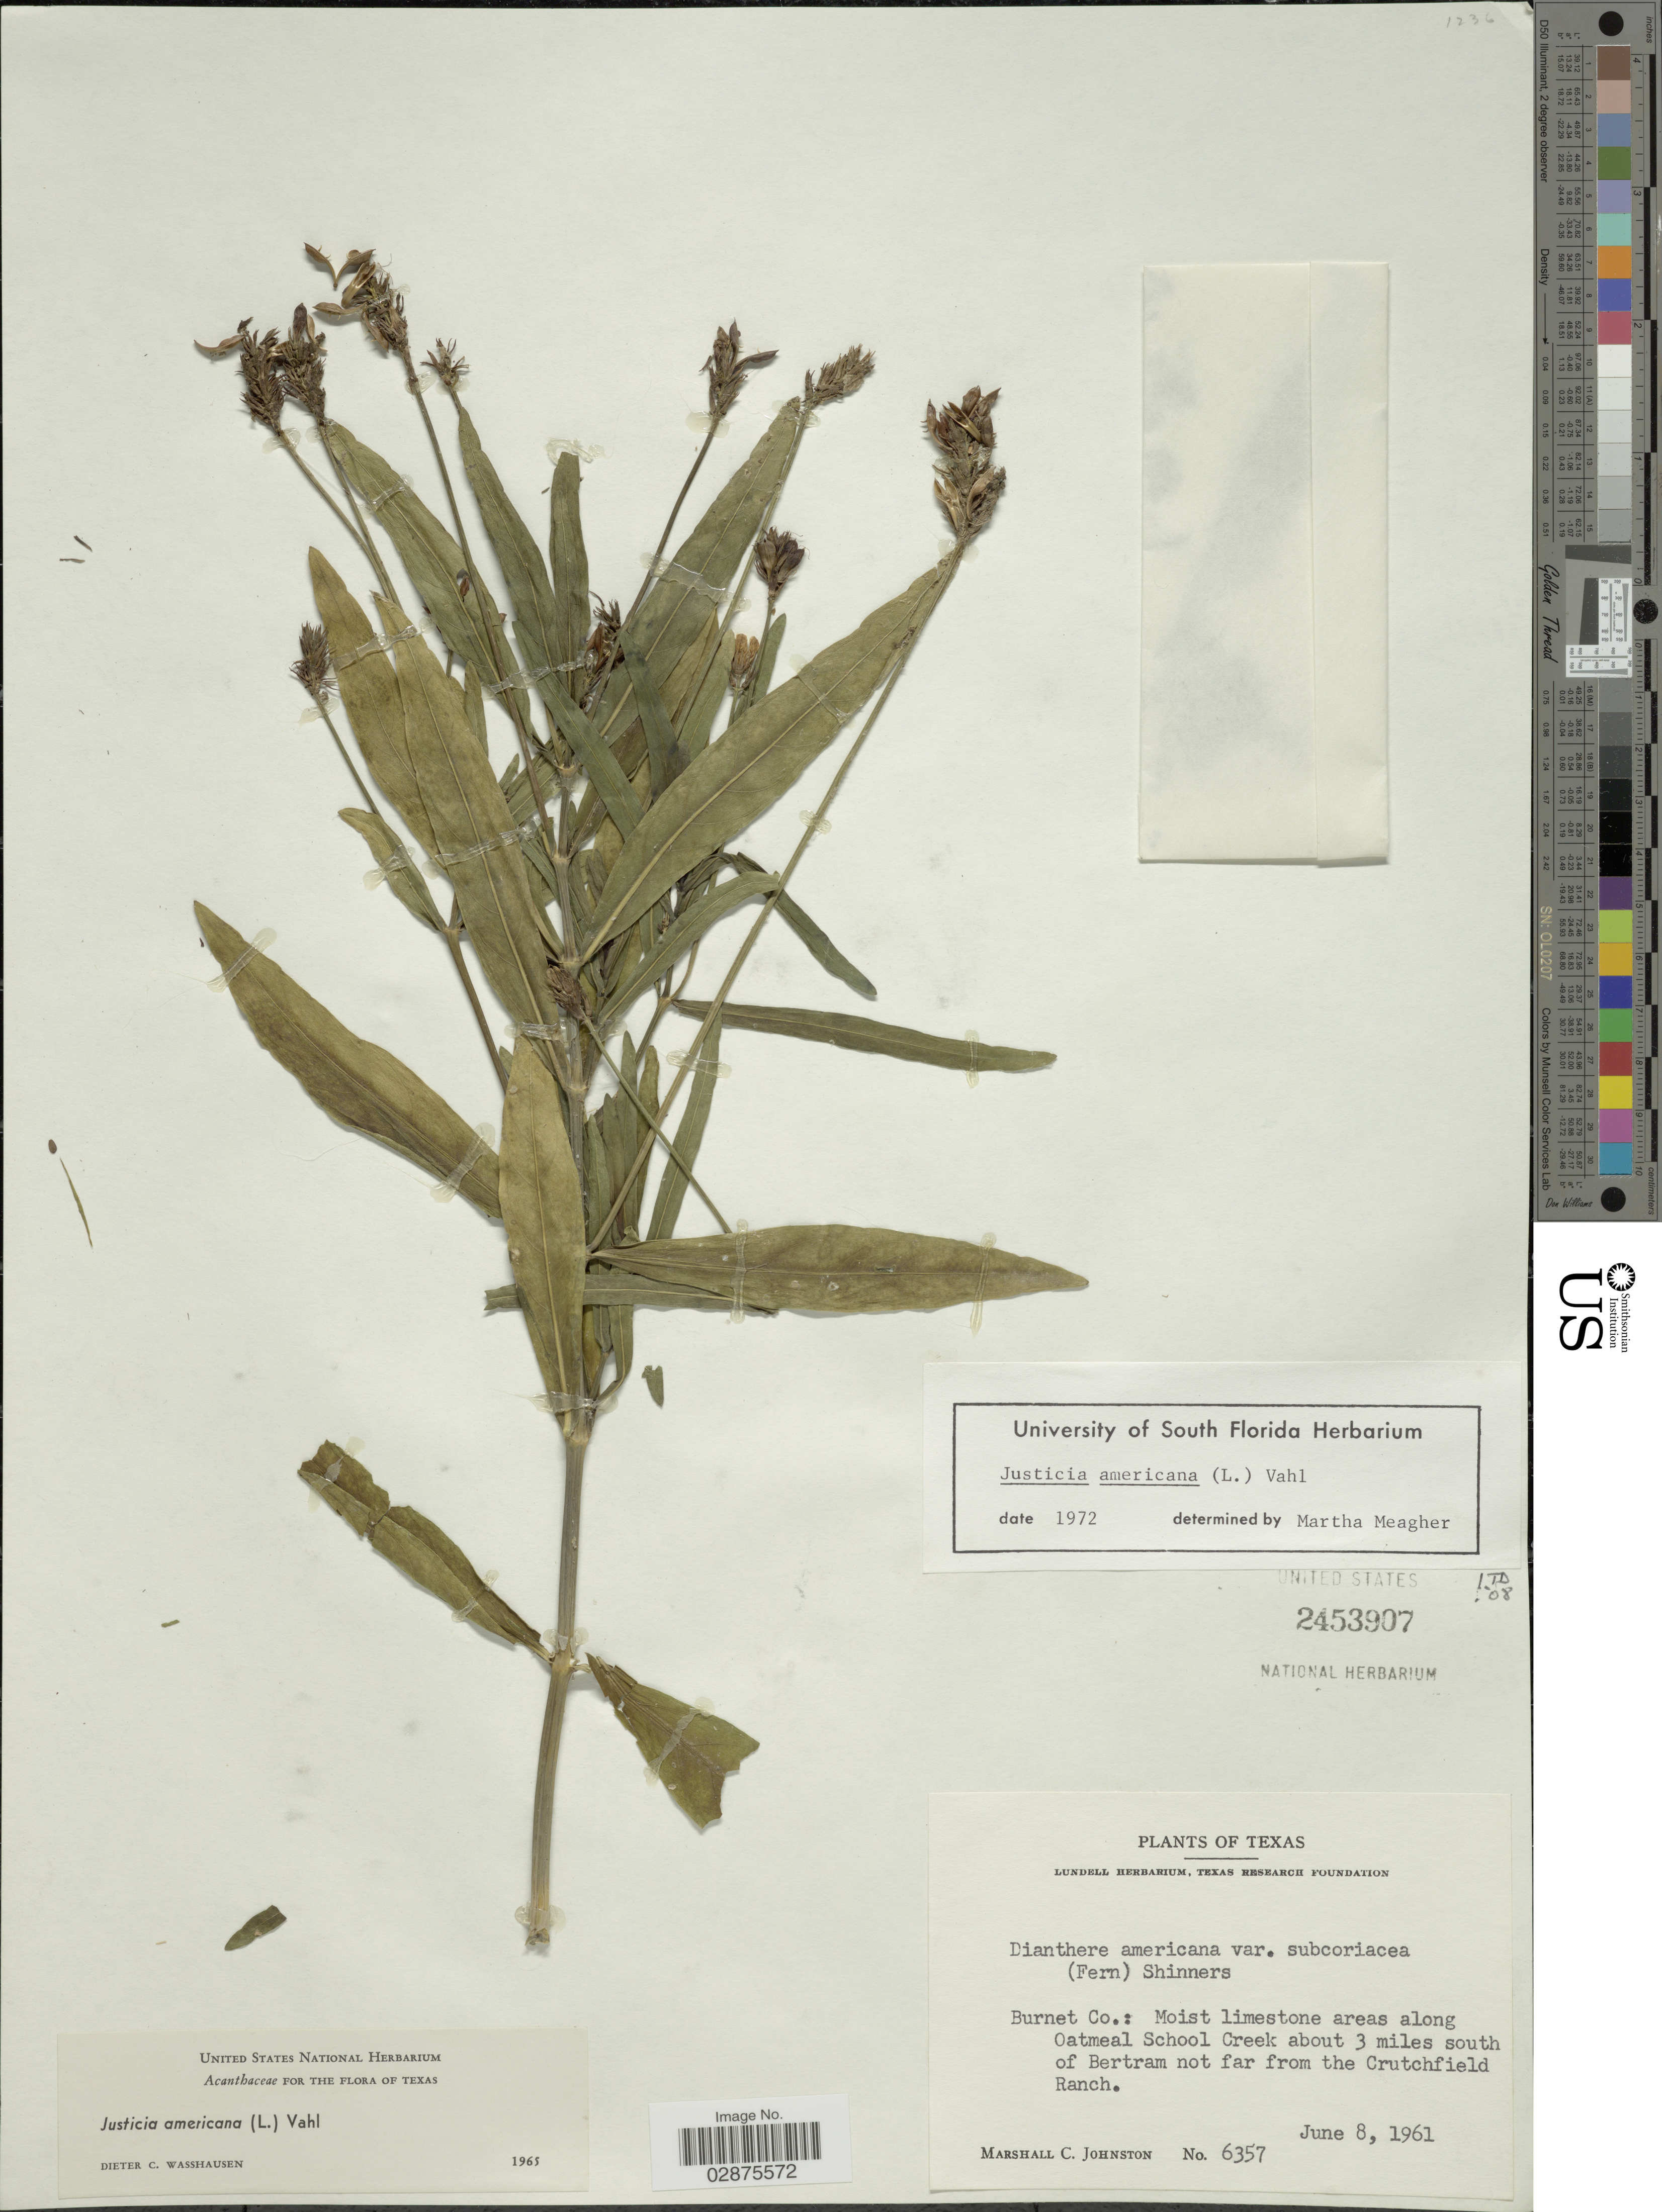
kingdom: Plantae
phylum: Tracheophyta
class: Magnoliopsida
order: Lamiales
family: Acanthaceae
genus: Justicia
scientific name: Justicia americana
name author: (L.) Vahl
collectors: M. Johnston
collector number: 6357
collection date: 1961-06-08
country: United States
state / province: Texas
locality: Burnet Co.: Moist limestone areas along Oatmeal School Creek about 3 miles south of Bertram not far from the Crutchfield Ranch.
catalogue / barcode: US 2453907